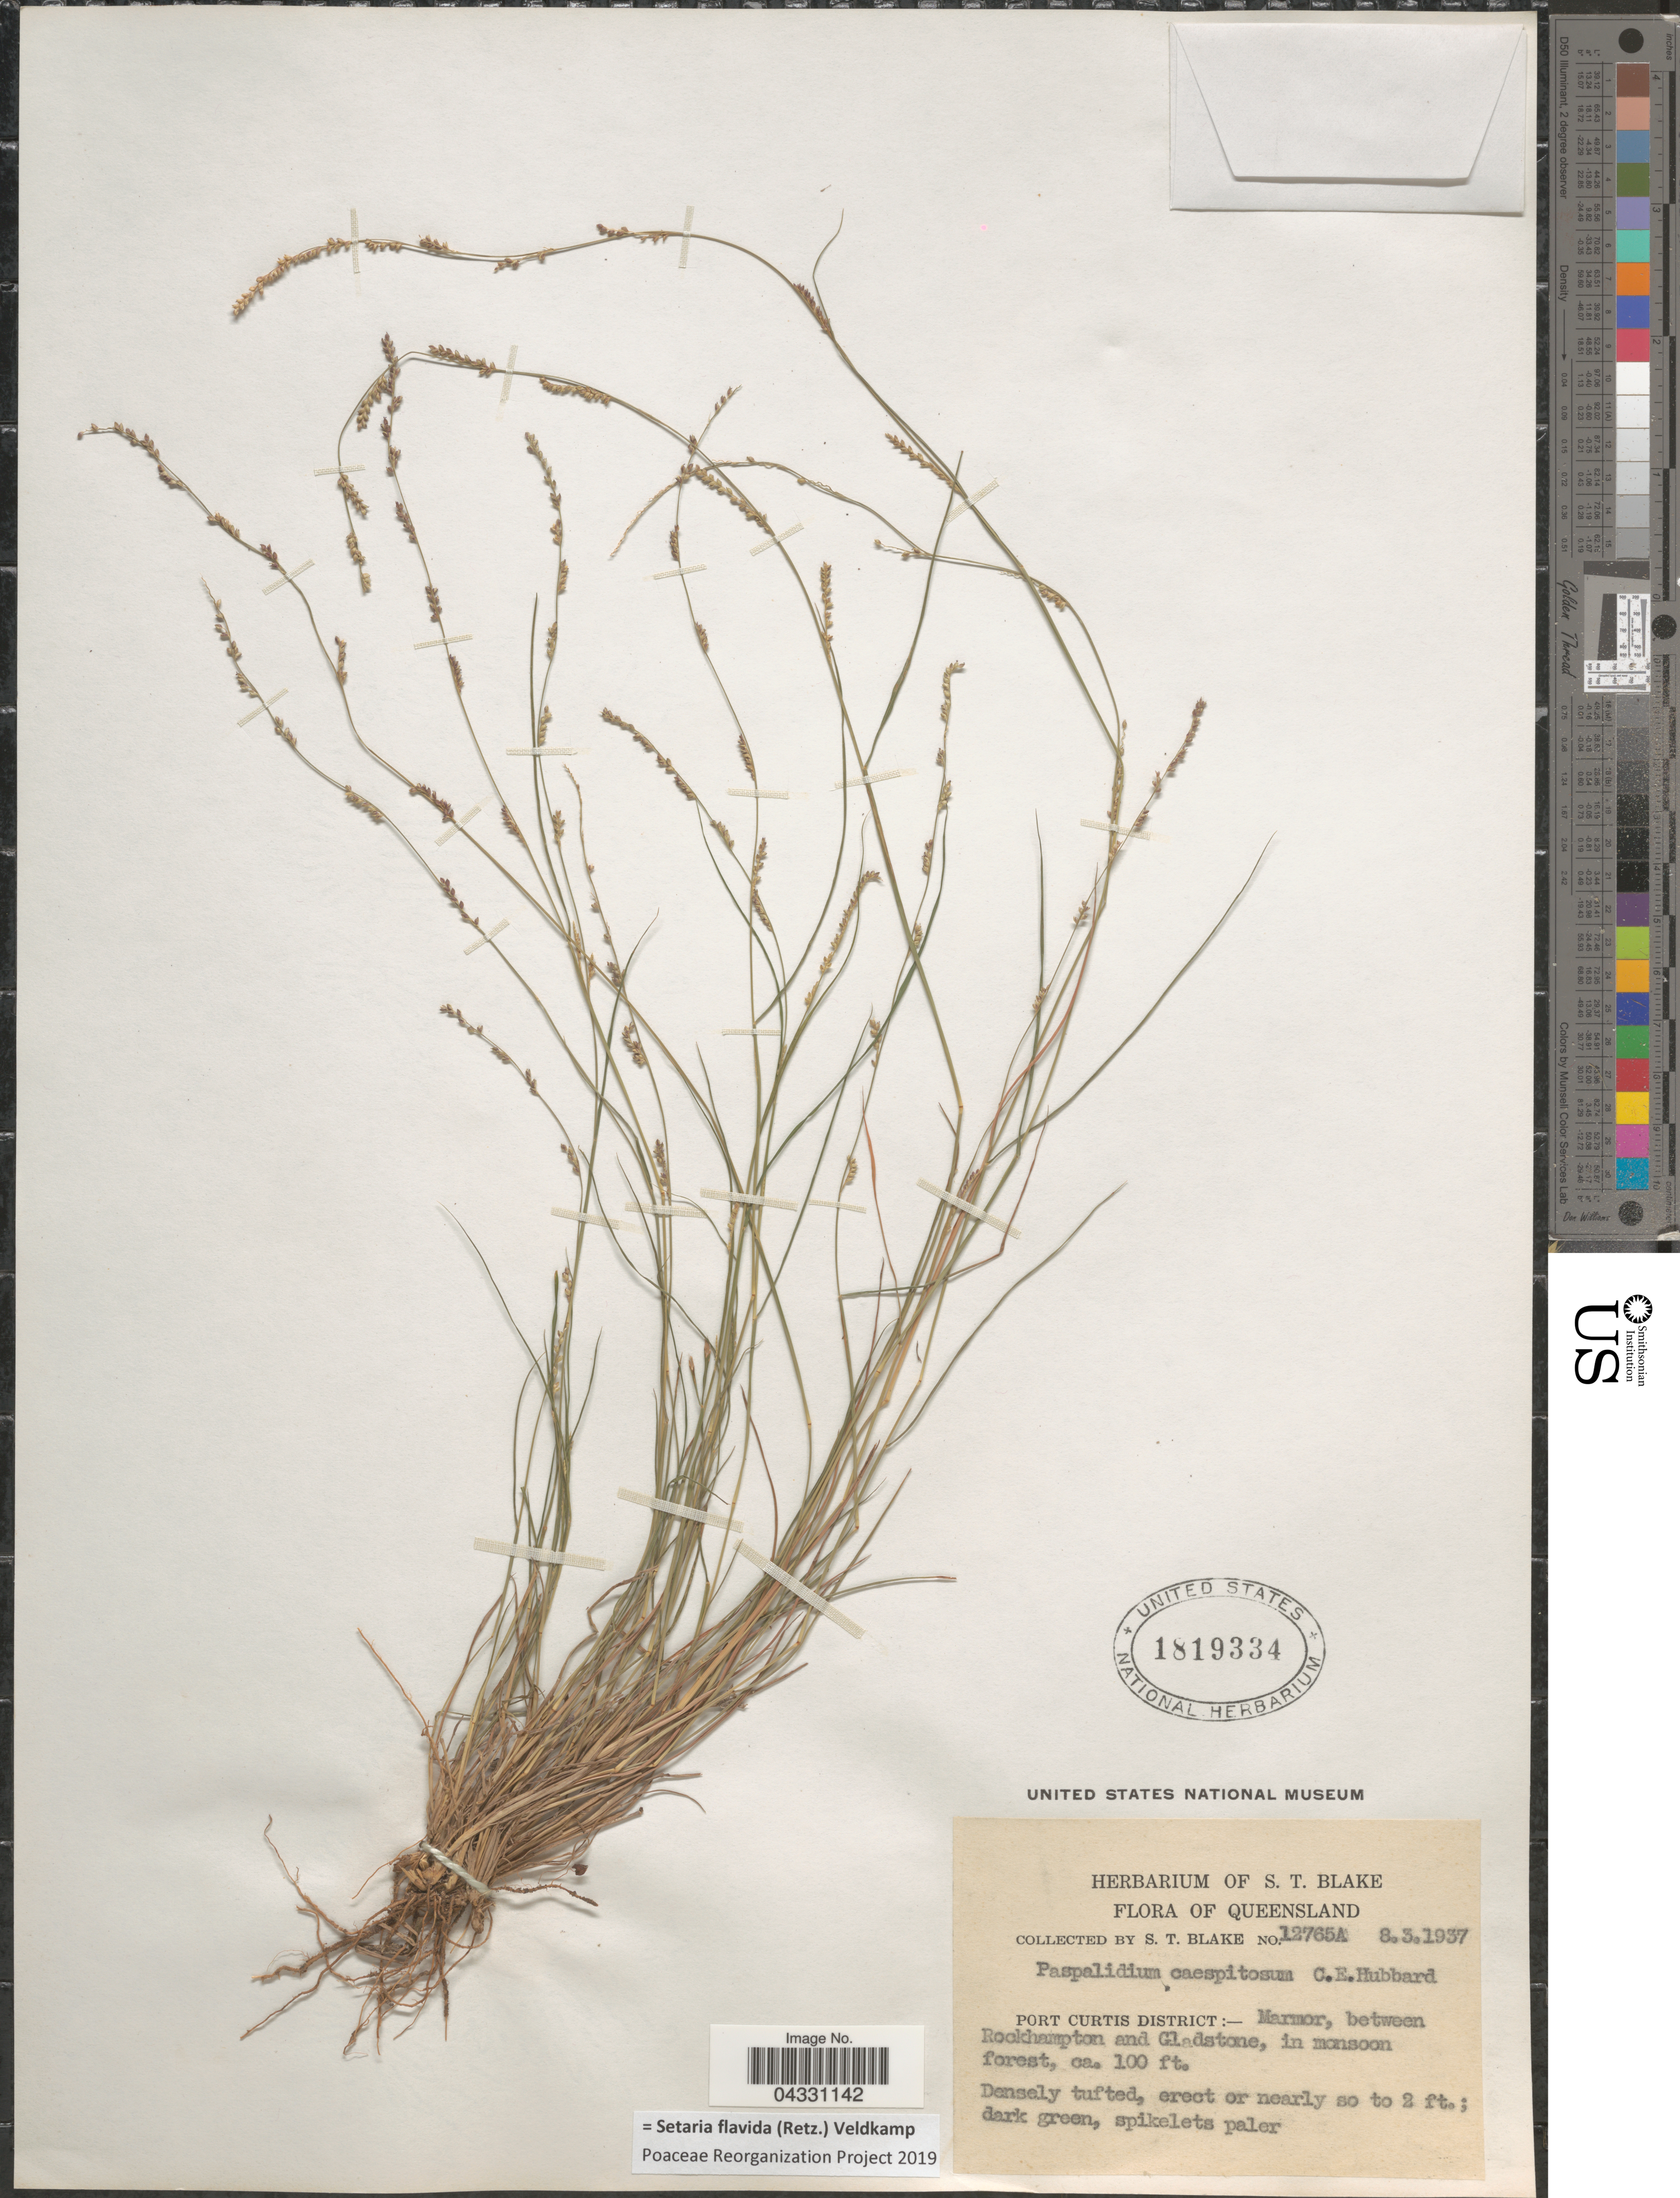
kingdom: Plantae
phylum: Tracheophyta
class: Liliopsida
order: Poales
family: Poaceae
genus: Setaria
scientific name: Setaria flavida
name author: (Retz.) Veldkamp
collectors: S. T. Blake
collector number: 12765A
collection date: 1937-03-08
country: Australia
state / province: Queensland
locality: Port Curtis District:- Marmor, between Rockhampton and Gladstone.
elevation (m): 30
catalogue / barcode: US 1819334